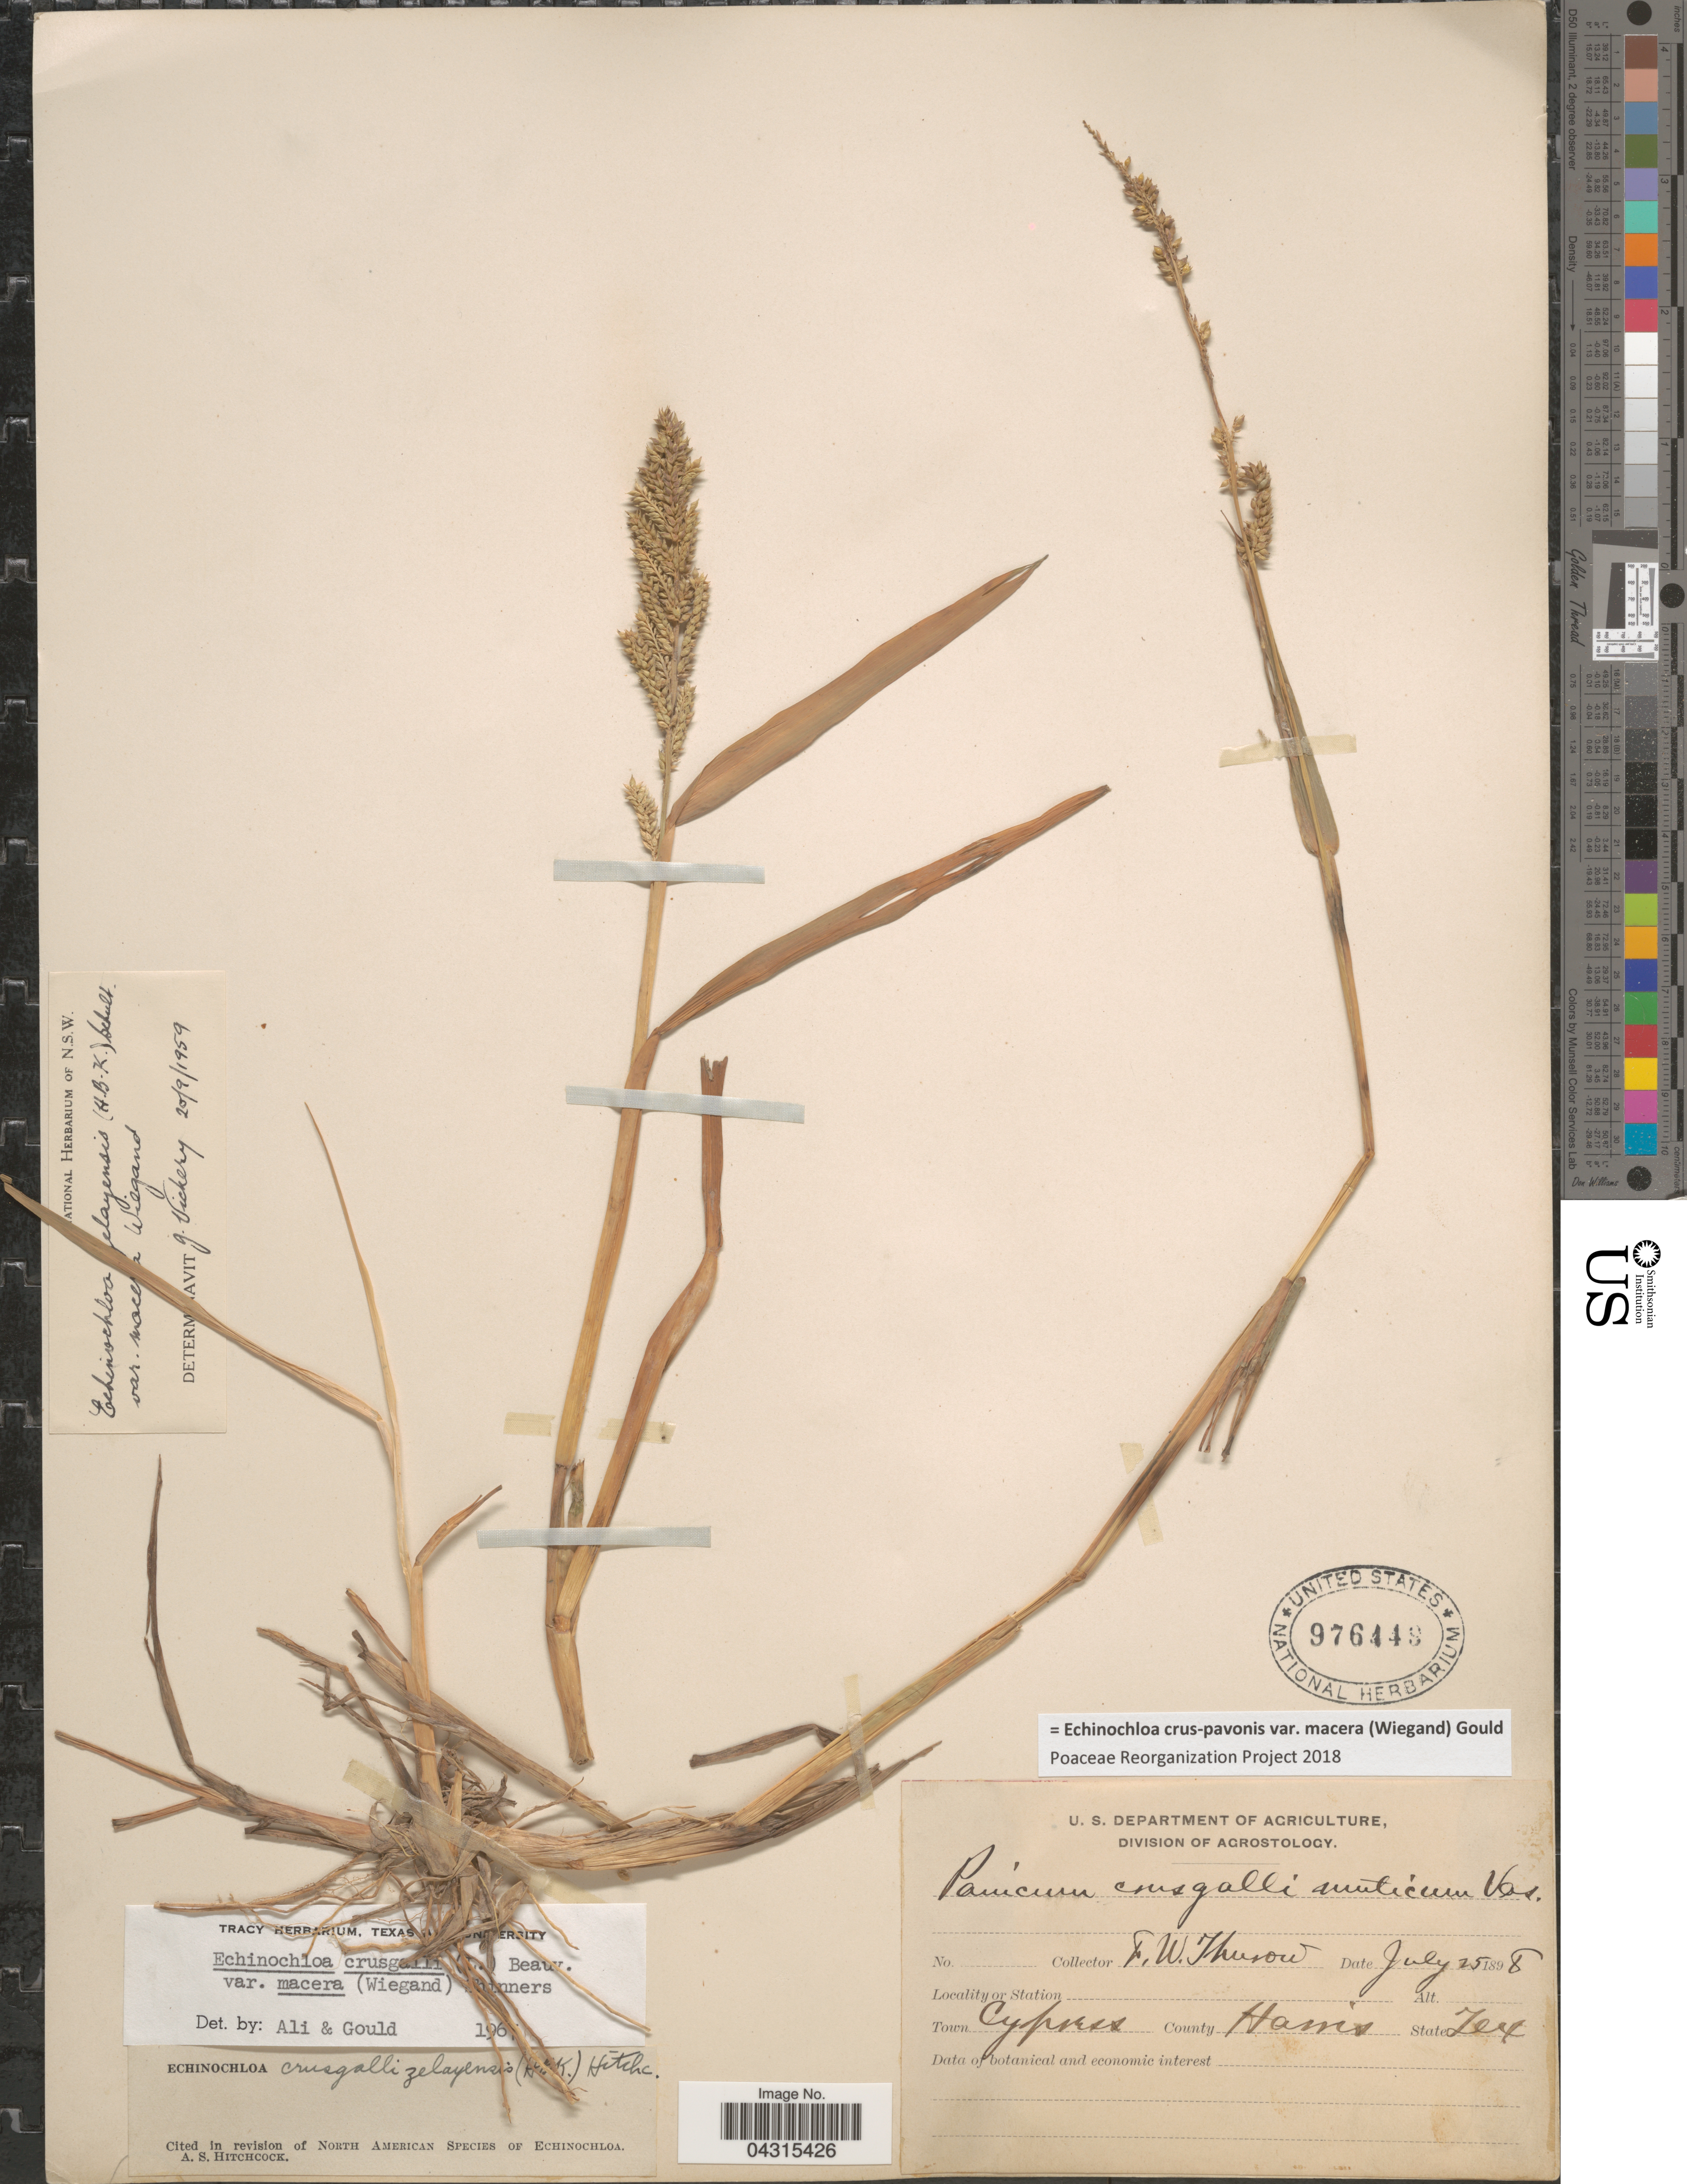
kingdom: Plantae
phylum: Tracheophyta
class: Liliopsida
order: Poales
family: Poaceae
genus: Echinochloa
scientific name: Echinochloa crus-pavonis var. macera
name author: (Wiegand) Gould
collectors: F. W. Thurow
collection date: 1898-07-25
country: United States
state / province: Texas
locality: Town Cypress. County Harris.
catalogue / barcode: US 976448